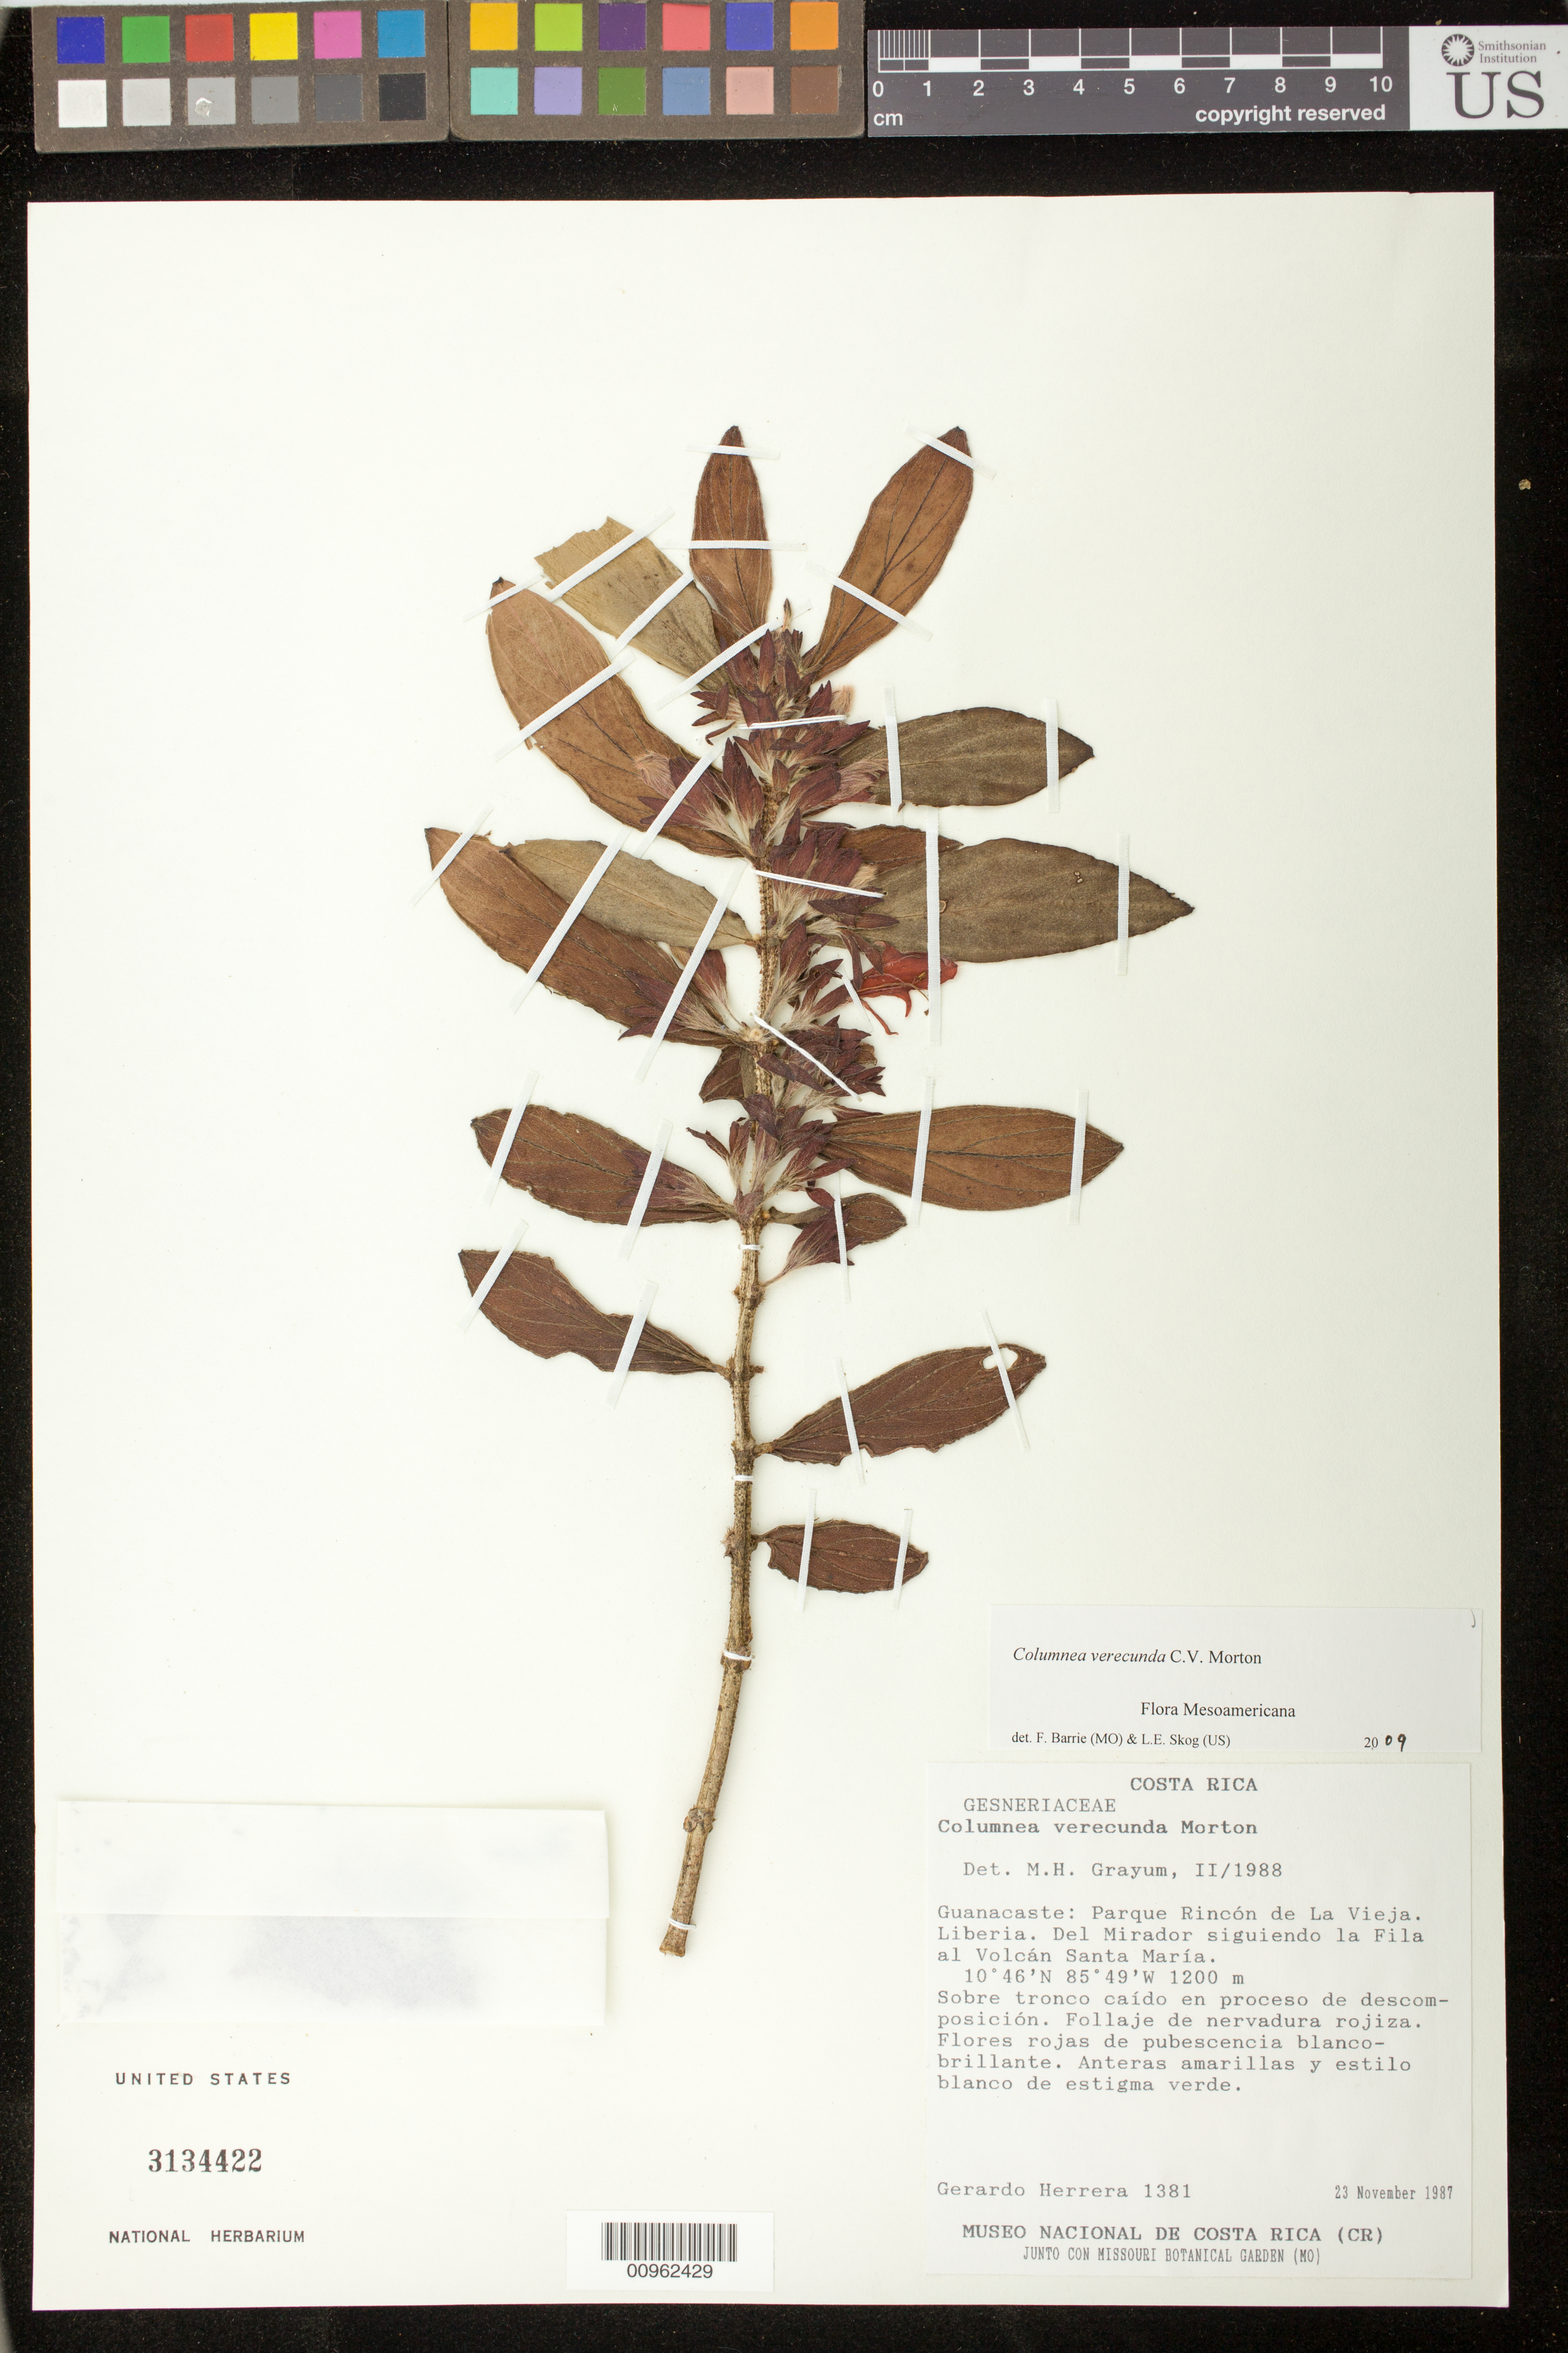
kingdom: Plantae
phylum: Tracheophyta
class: Magnoliopsida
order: Lamiales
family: Gesneriaceae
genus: Columnea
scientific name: Columnea verecunda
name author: C.V. Morton in Standl.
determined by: Barrie, F. R.; Skog, Laurence E.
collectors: G. Herrera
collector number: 1381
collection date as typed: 23 Nov 1987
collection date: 1987-11-23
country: Costa Rica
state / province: Guanacaste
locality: Guanacaste: Parque Rincón de la Vieja, Liberia, Del Mirador siguiendo la Fila al Volcán Santa María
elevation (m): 1200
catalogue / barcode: US 3134422